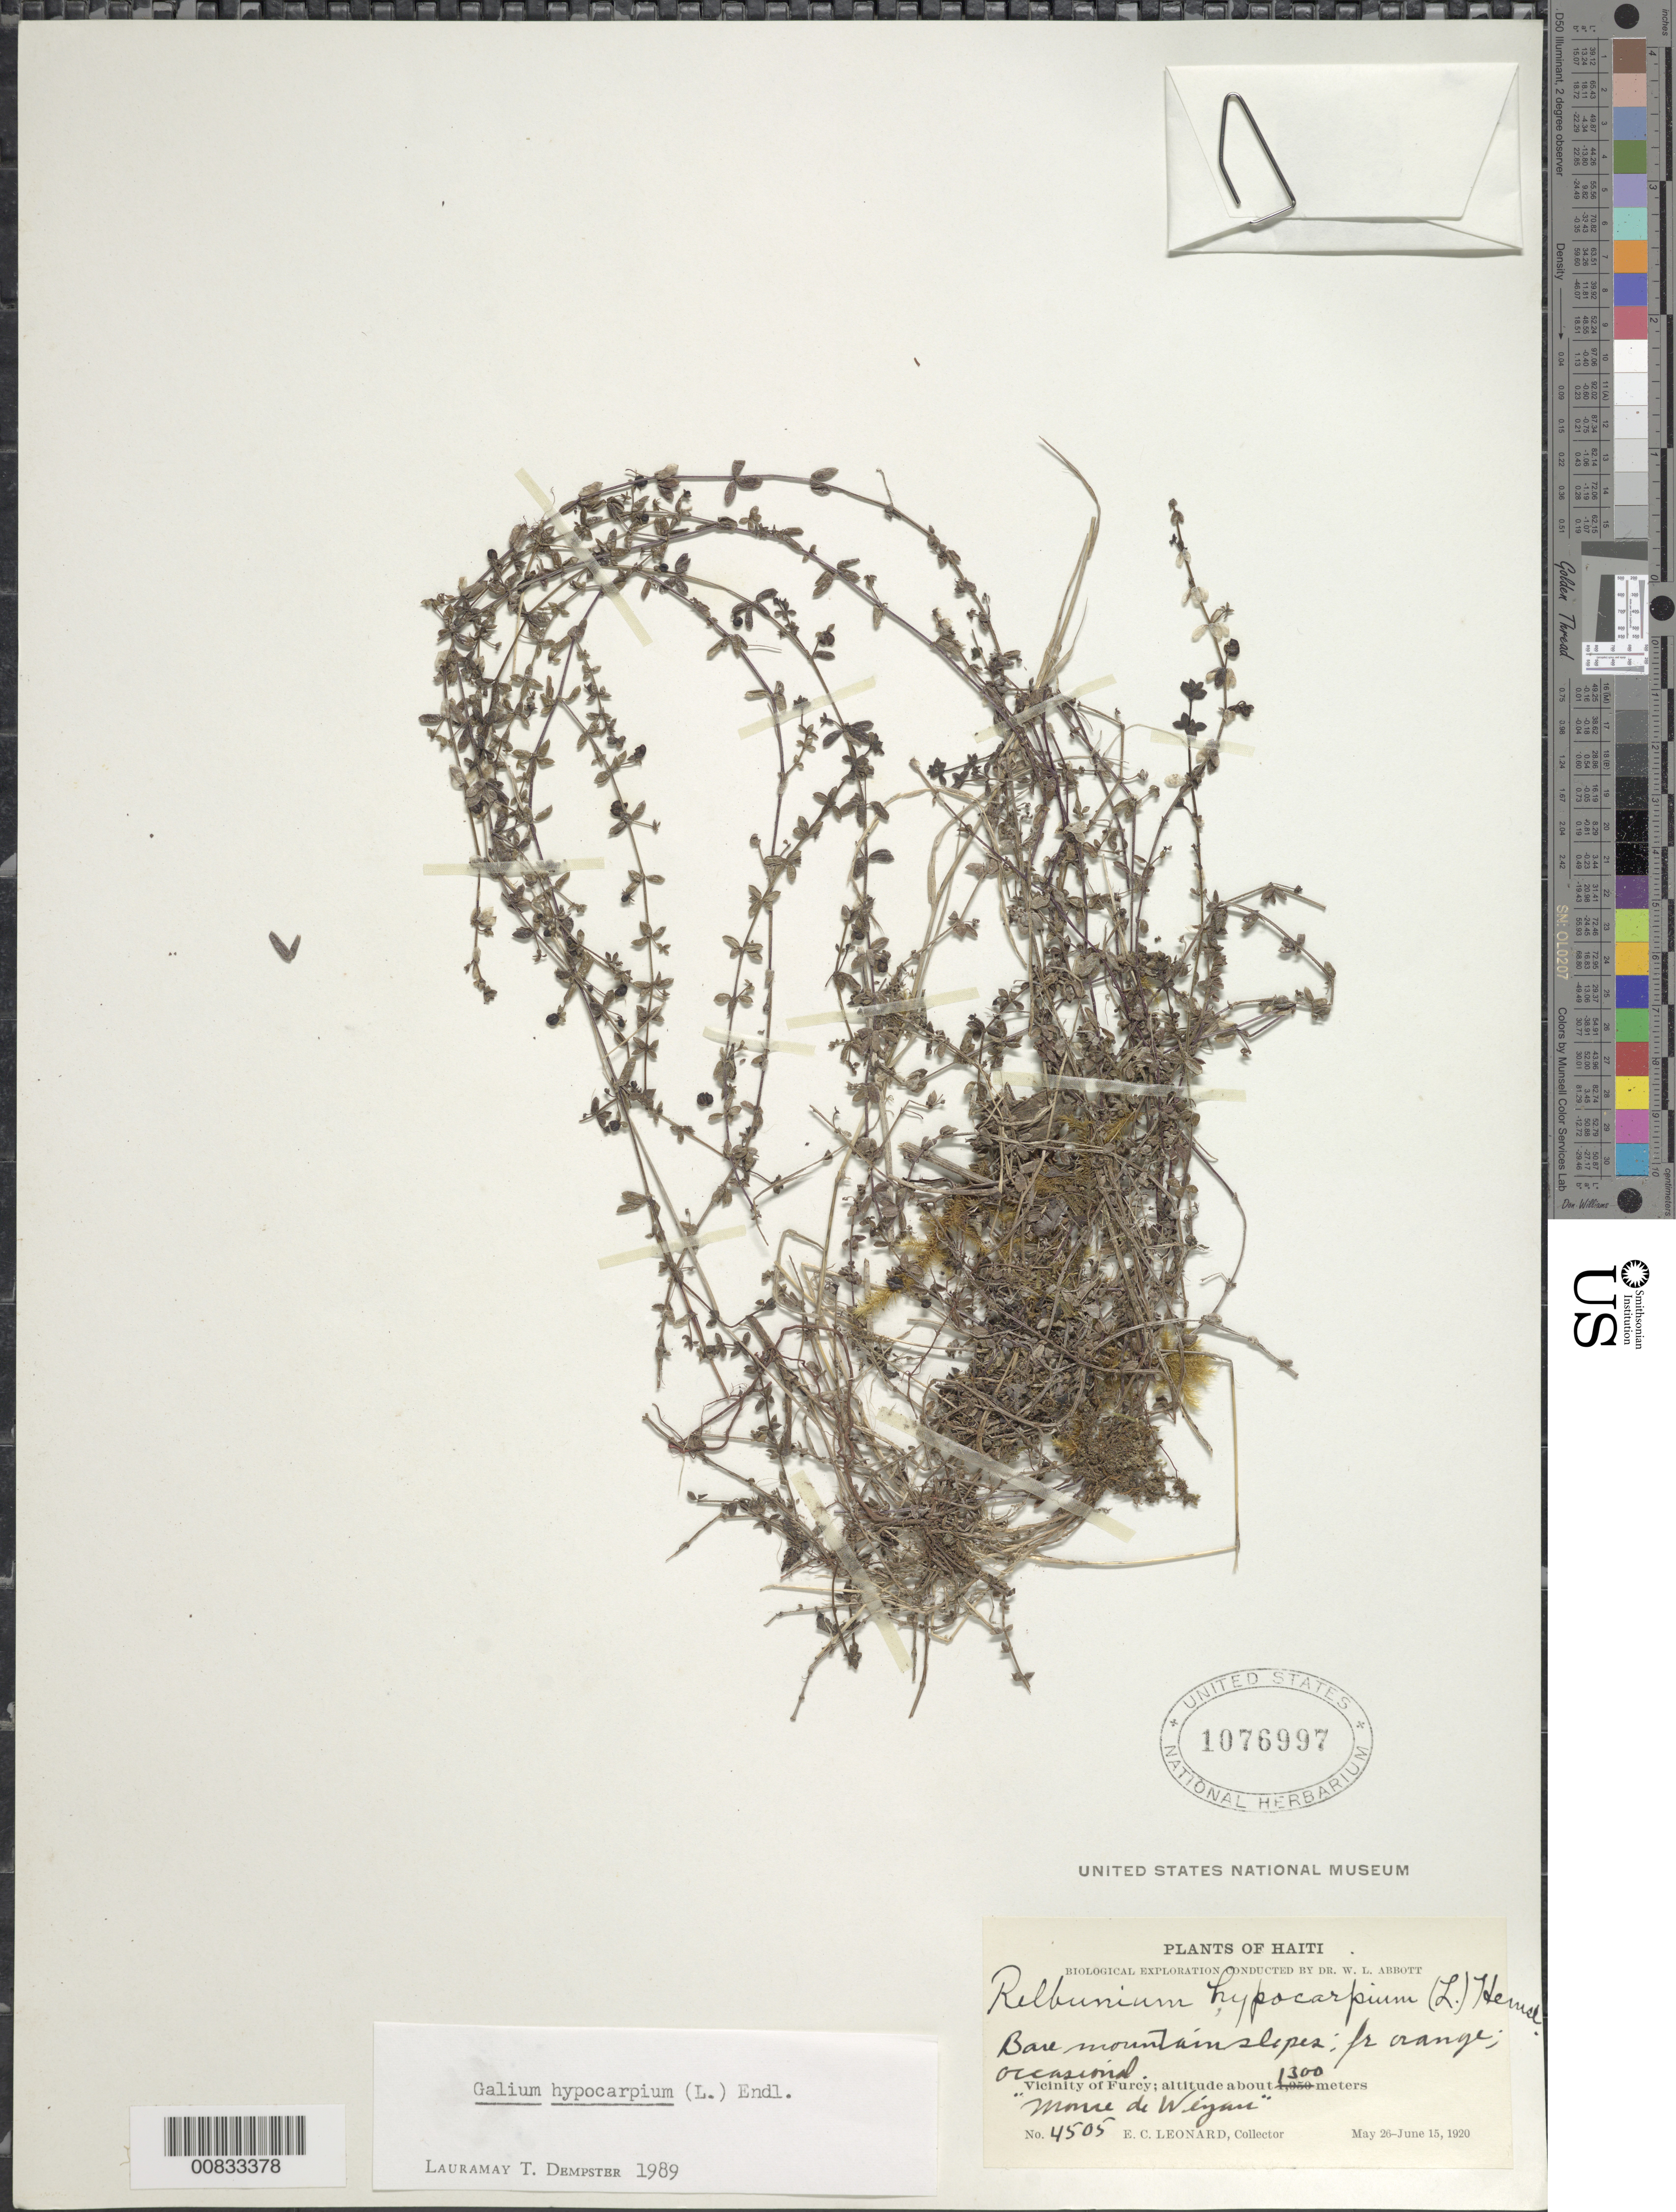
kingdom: Plantae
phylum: Tracheophyta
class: Magnoliopsida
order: Gentianales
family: Rubiaceae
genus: Galium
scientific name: Galium hypocarpium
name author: (L.) Endl. ex Griseb.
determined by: Dempster, L. T.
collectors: E. C. Leonard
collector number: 4505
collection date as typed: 26 May 1920 to 15 Jun 1920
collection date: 1920-05-26/1920-06-15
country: Haiti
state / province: Ouest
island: Hispaniola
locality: Vicinity of Furcy, Morne de Wéyan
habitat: Bare mountain slopes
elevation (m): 1300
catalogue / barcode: US 1076997